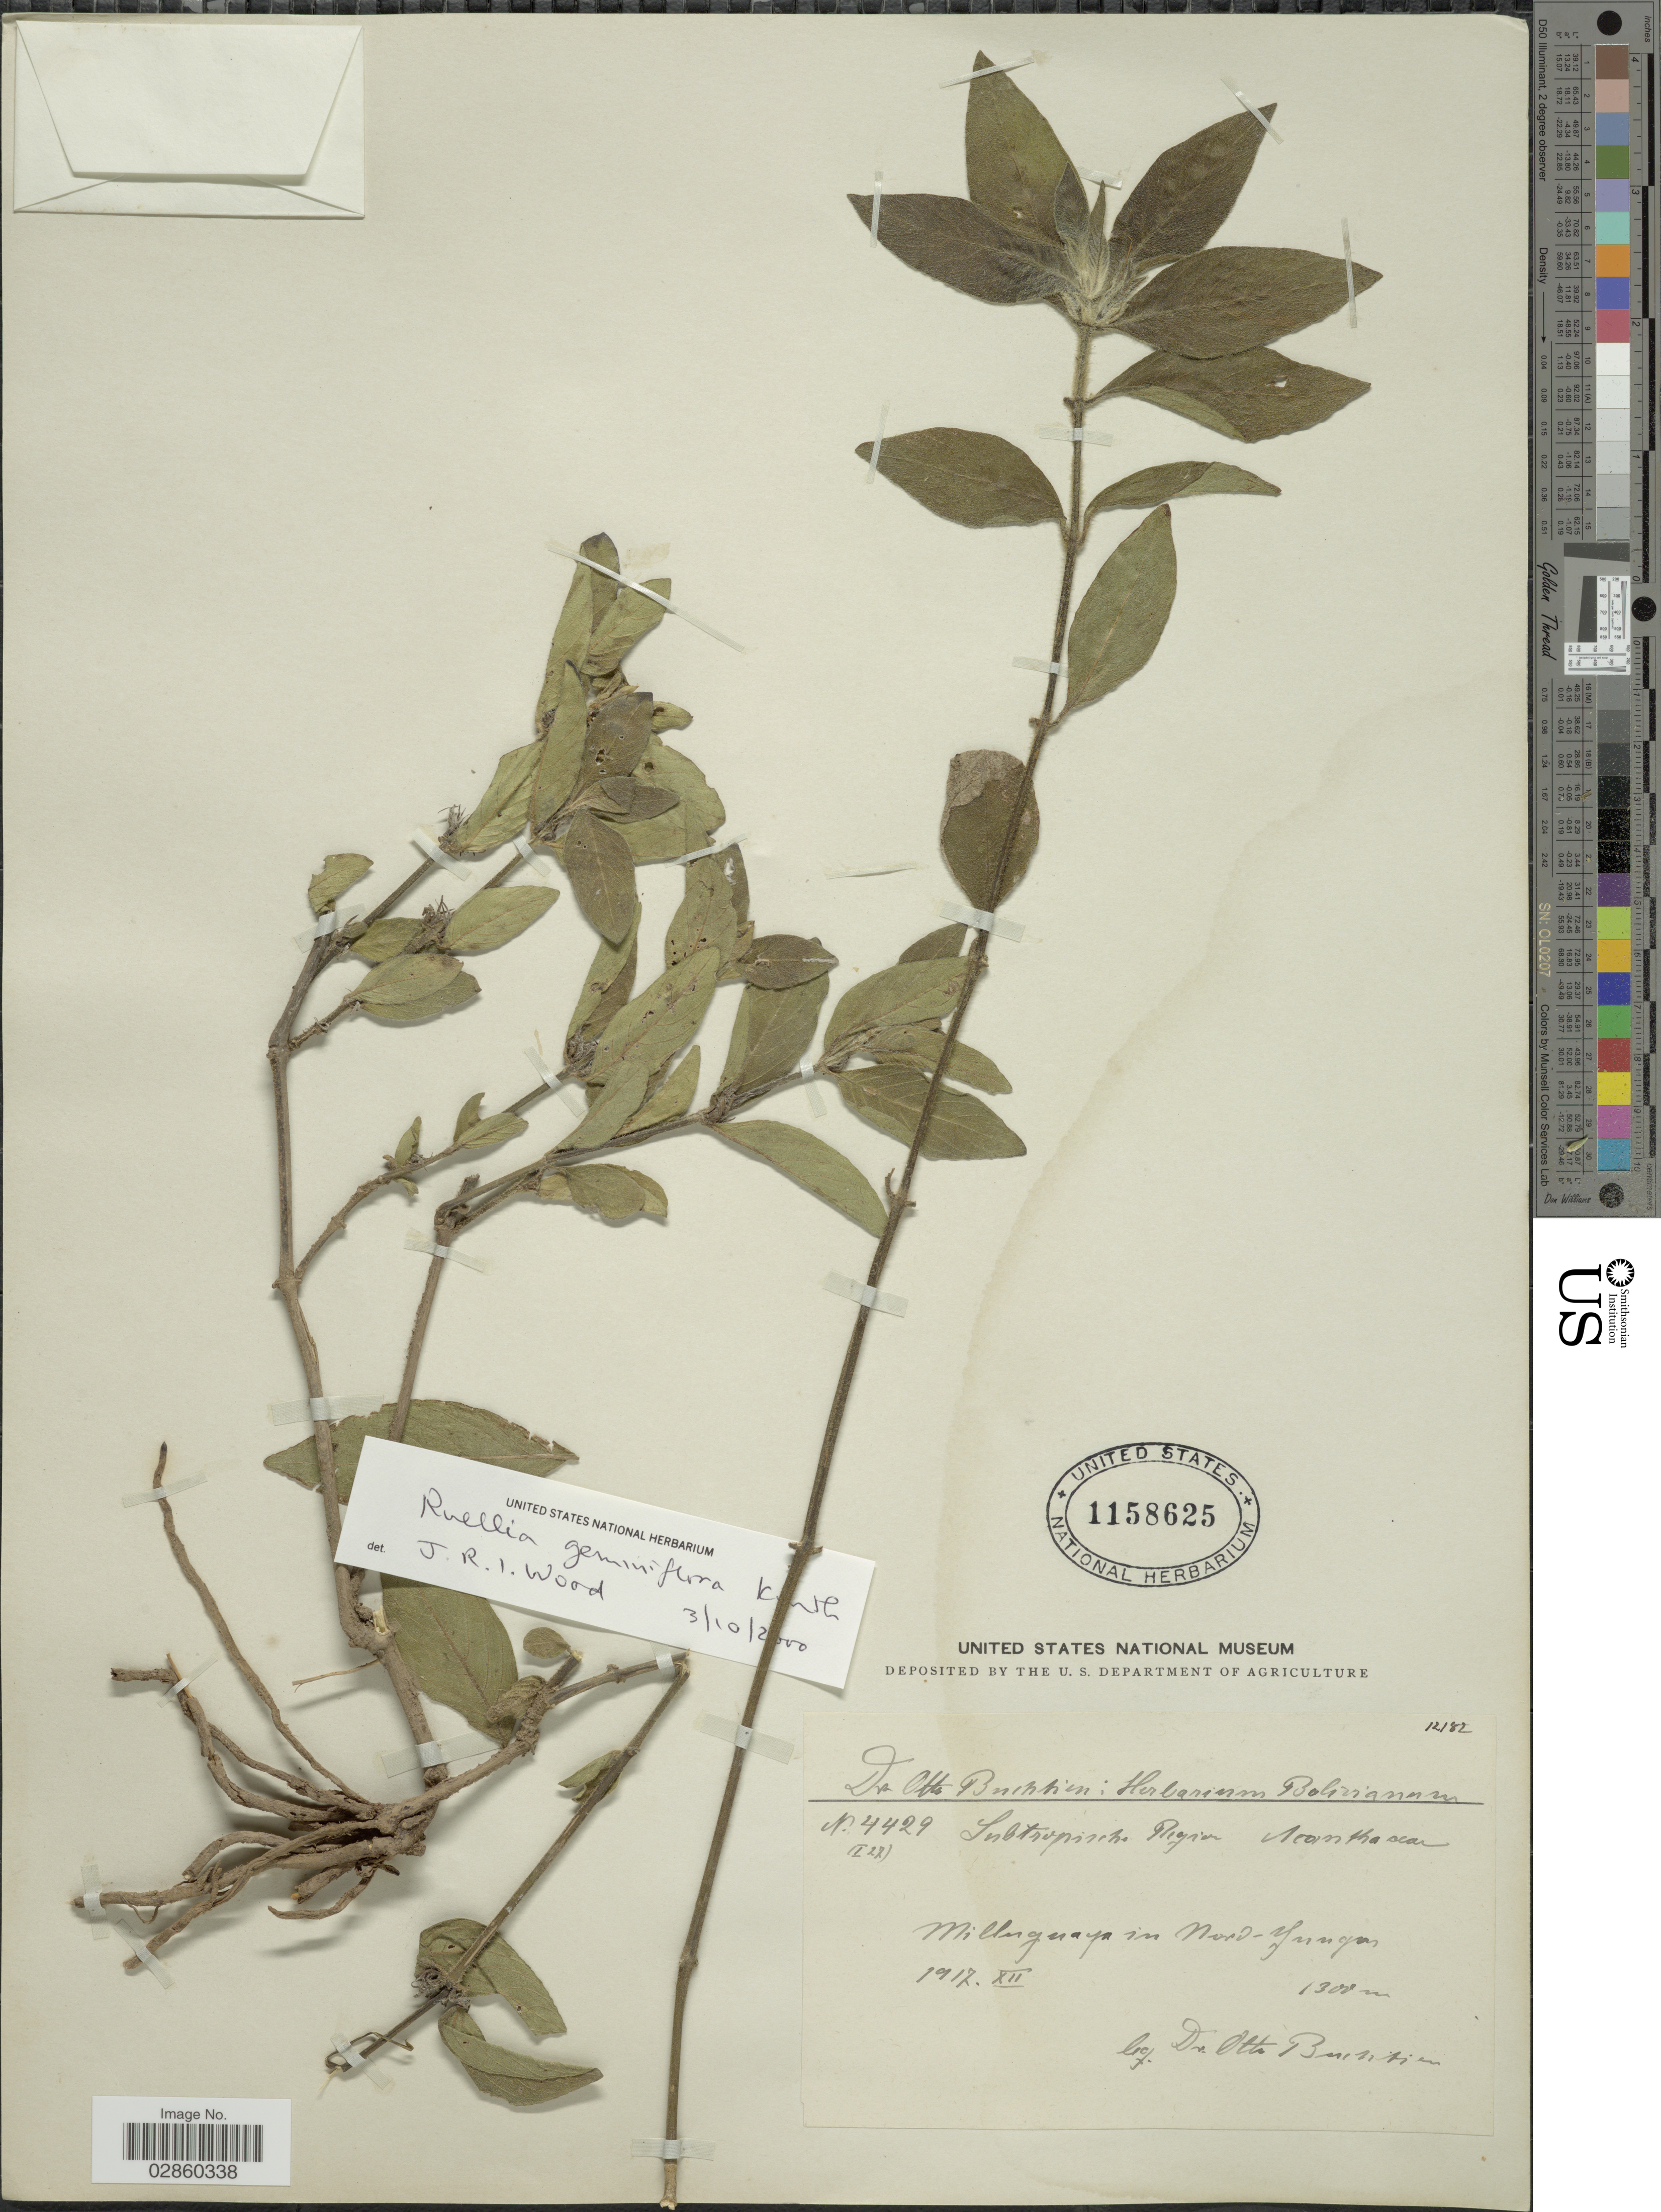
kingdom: Plantae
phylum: Tracheophyta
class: Magnoliopsida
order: Lamiales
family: Acanthaceae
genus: Ruellia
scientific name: Ruellia geminiflora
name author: Kunth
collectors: O. Buchtien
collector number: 4429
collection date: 1917-12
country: Bolivia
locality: Milluguaya in Nord-yungas.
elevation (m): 1300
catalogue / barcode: US 1158625